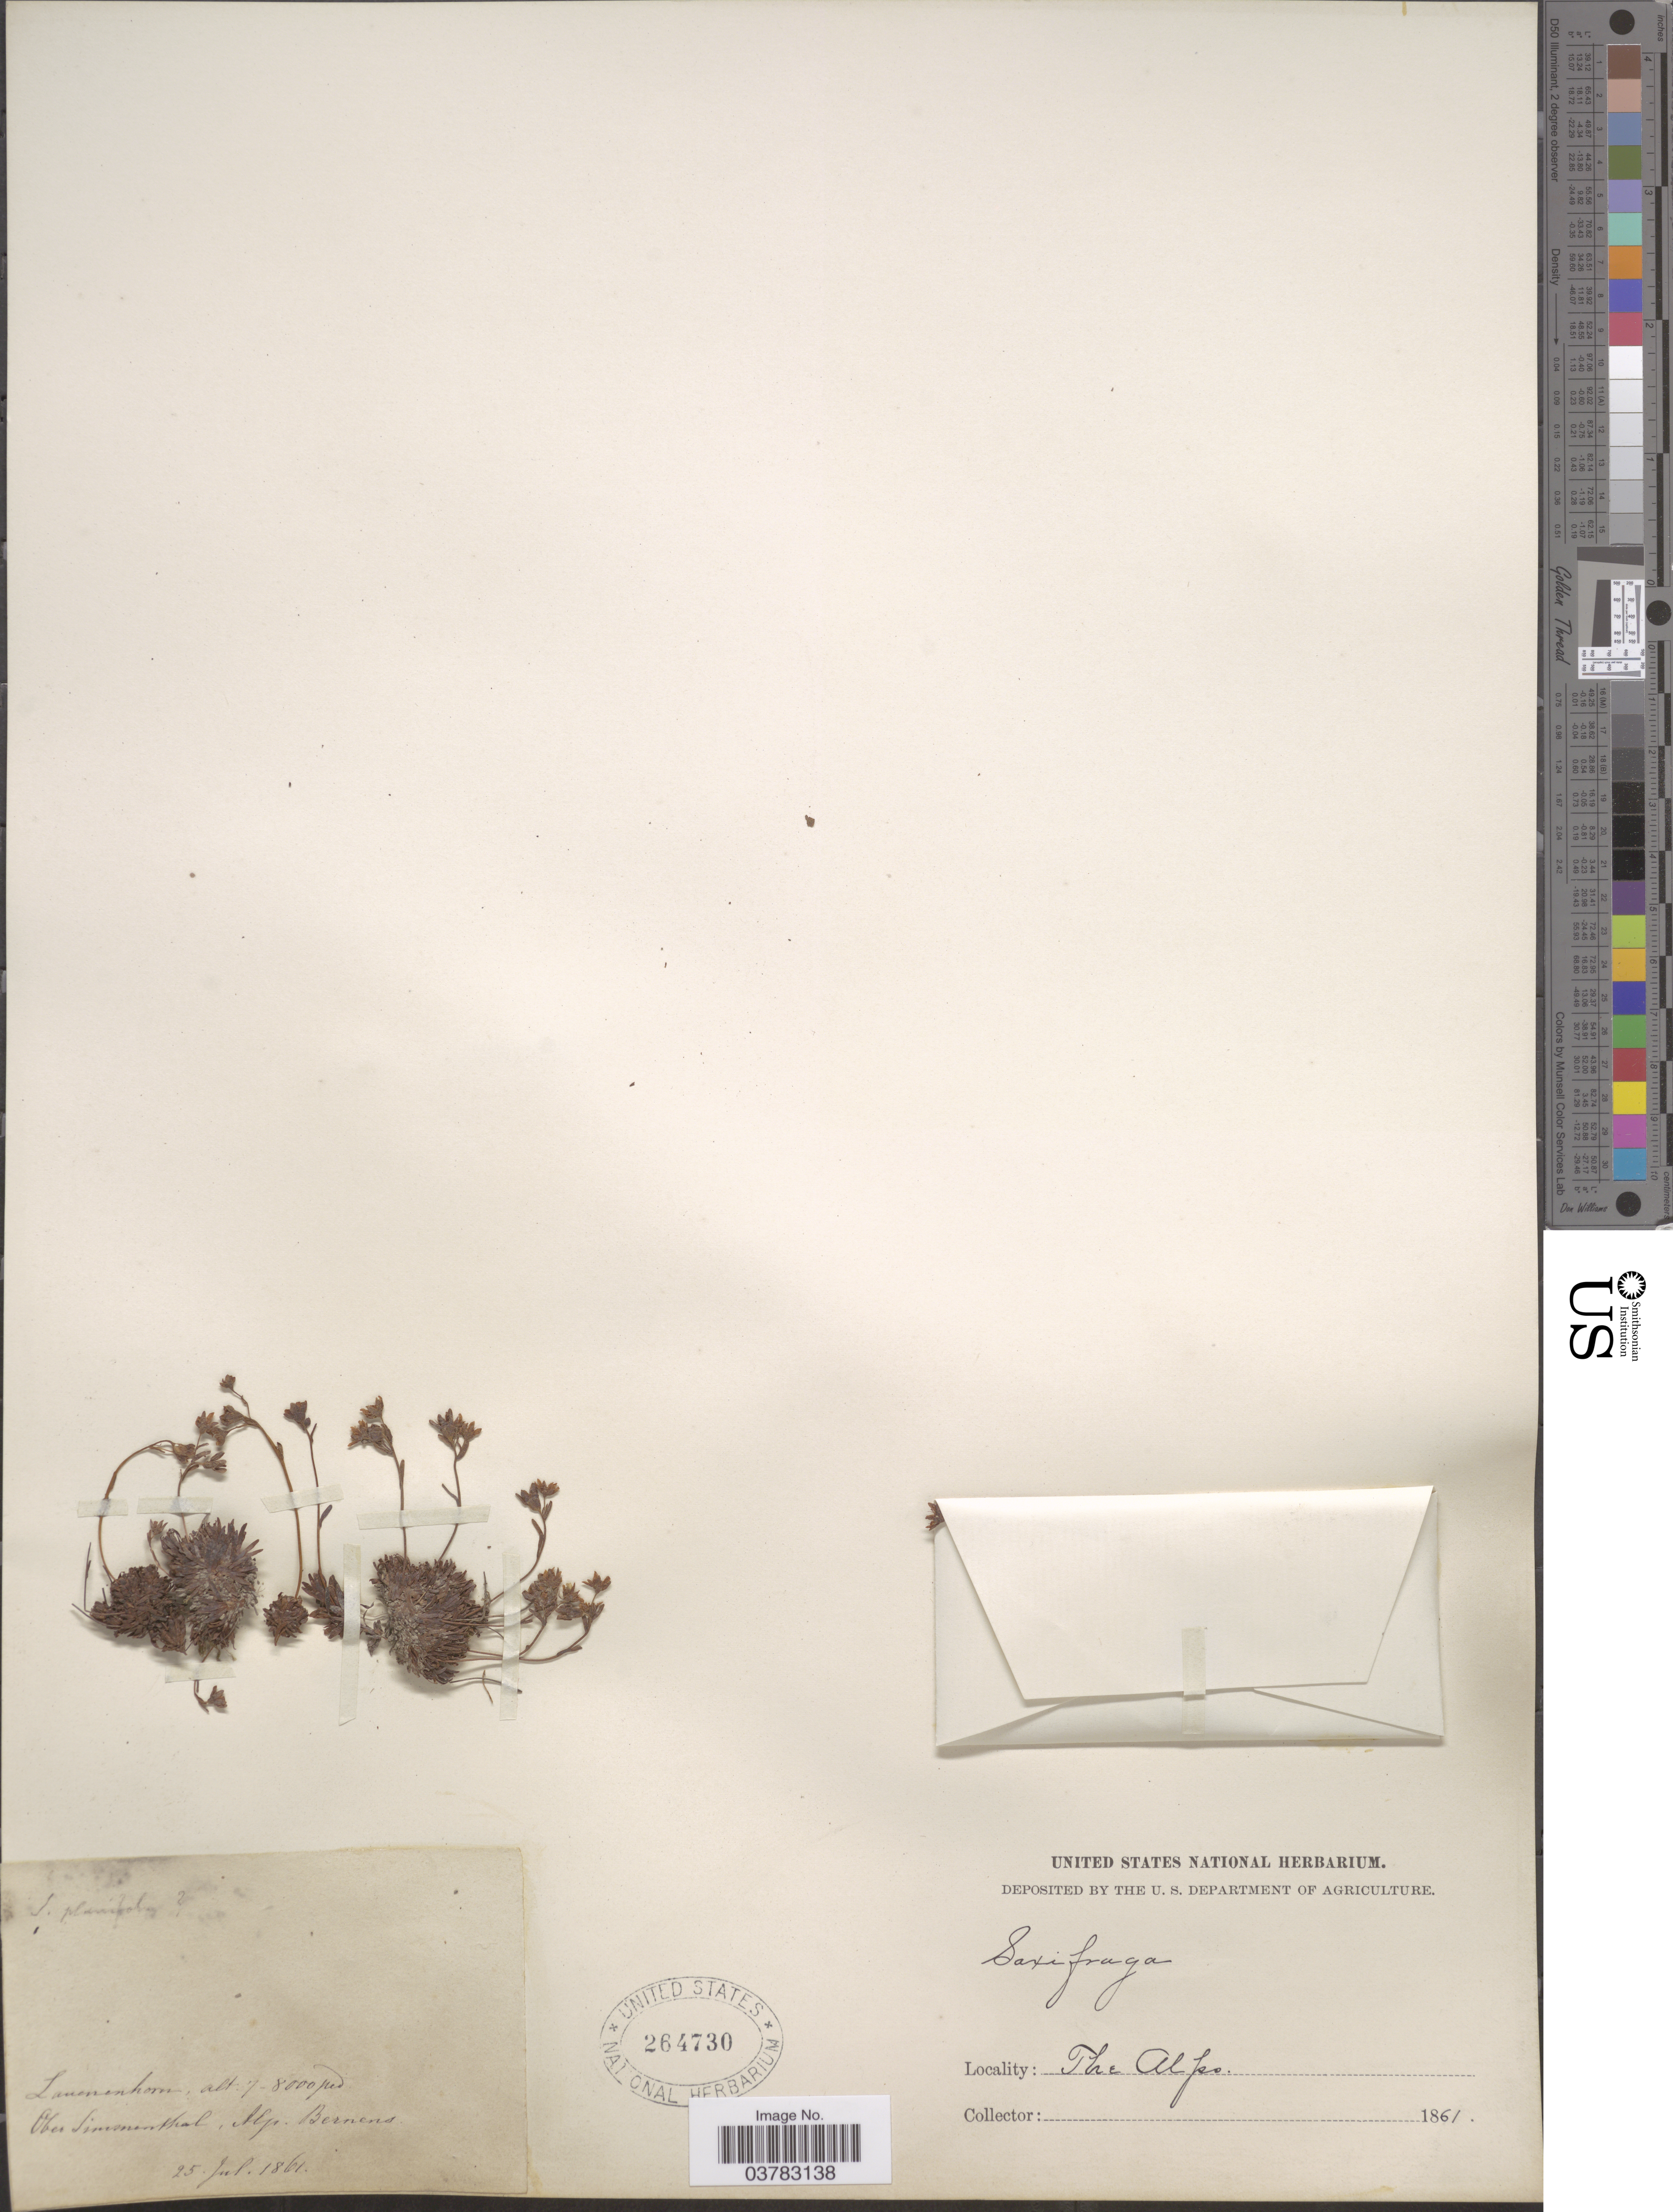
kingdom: Plantae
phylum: Tracheophyta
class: Magnoliopsida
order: Saxifragales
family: Saxifragaceae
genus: Saxifraga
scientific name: Saxifraga sp.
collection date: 1861-07-25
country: Switzerland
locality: Lauenenhorn. Ober Simmenthal , Alp. Bernens. The Alps.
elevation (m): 2134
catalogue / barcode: US 264730